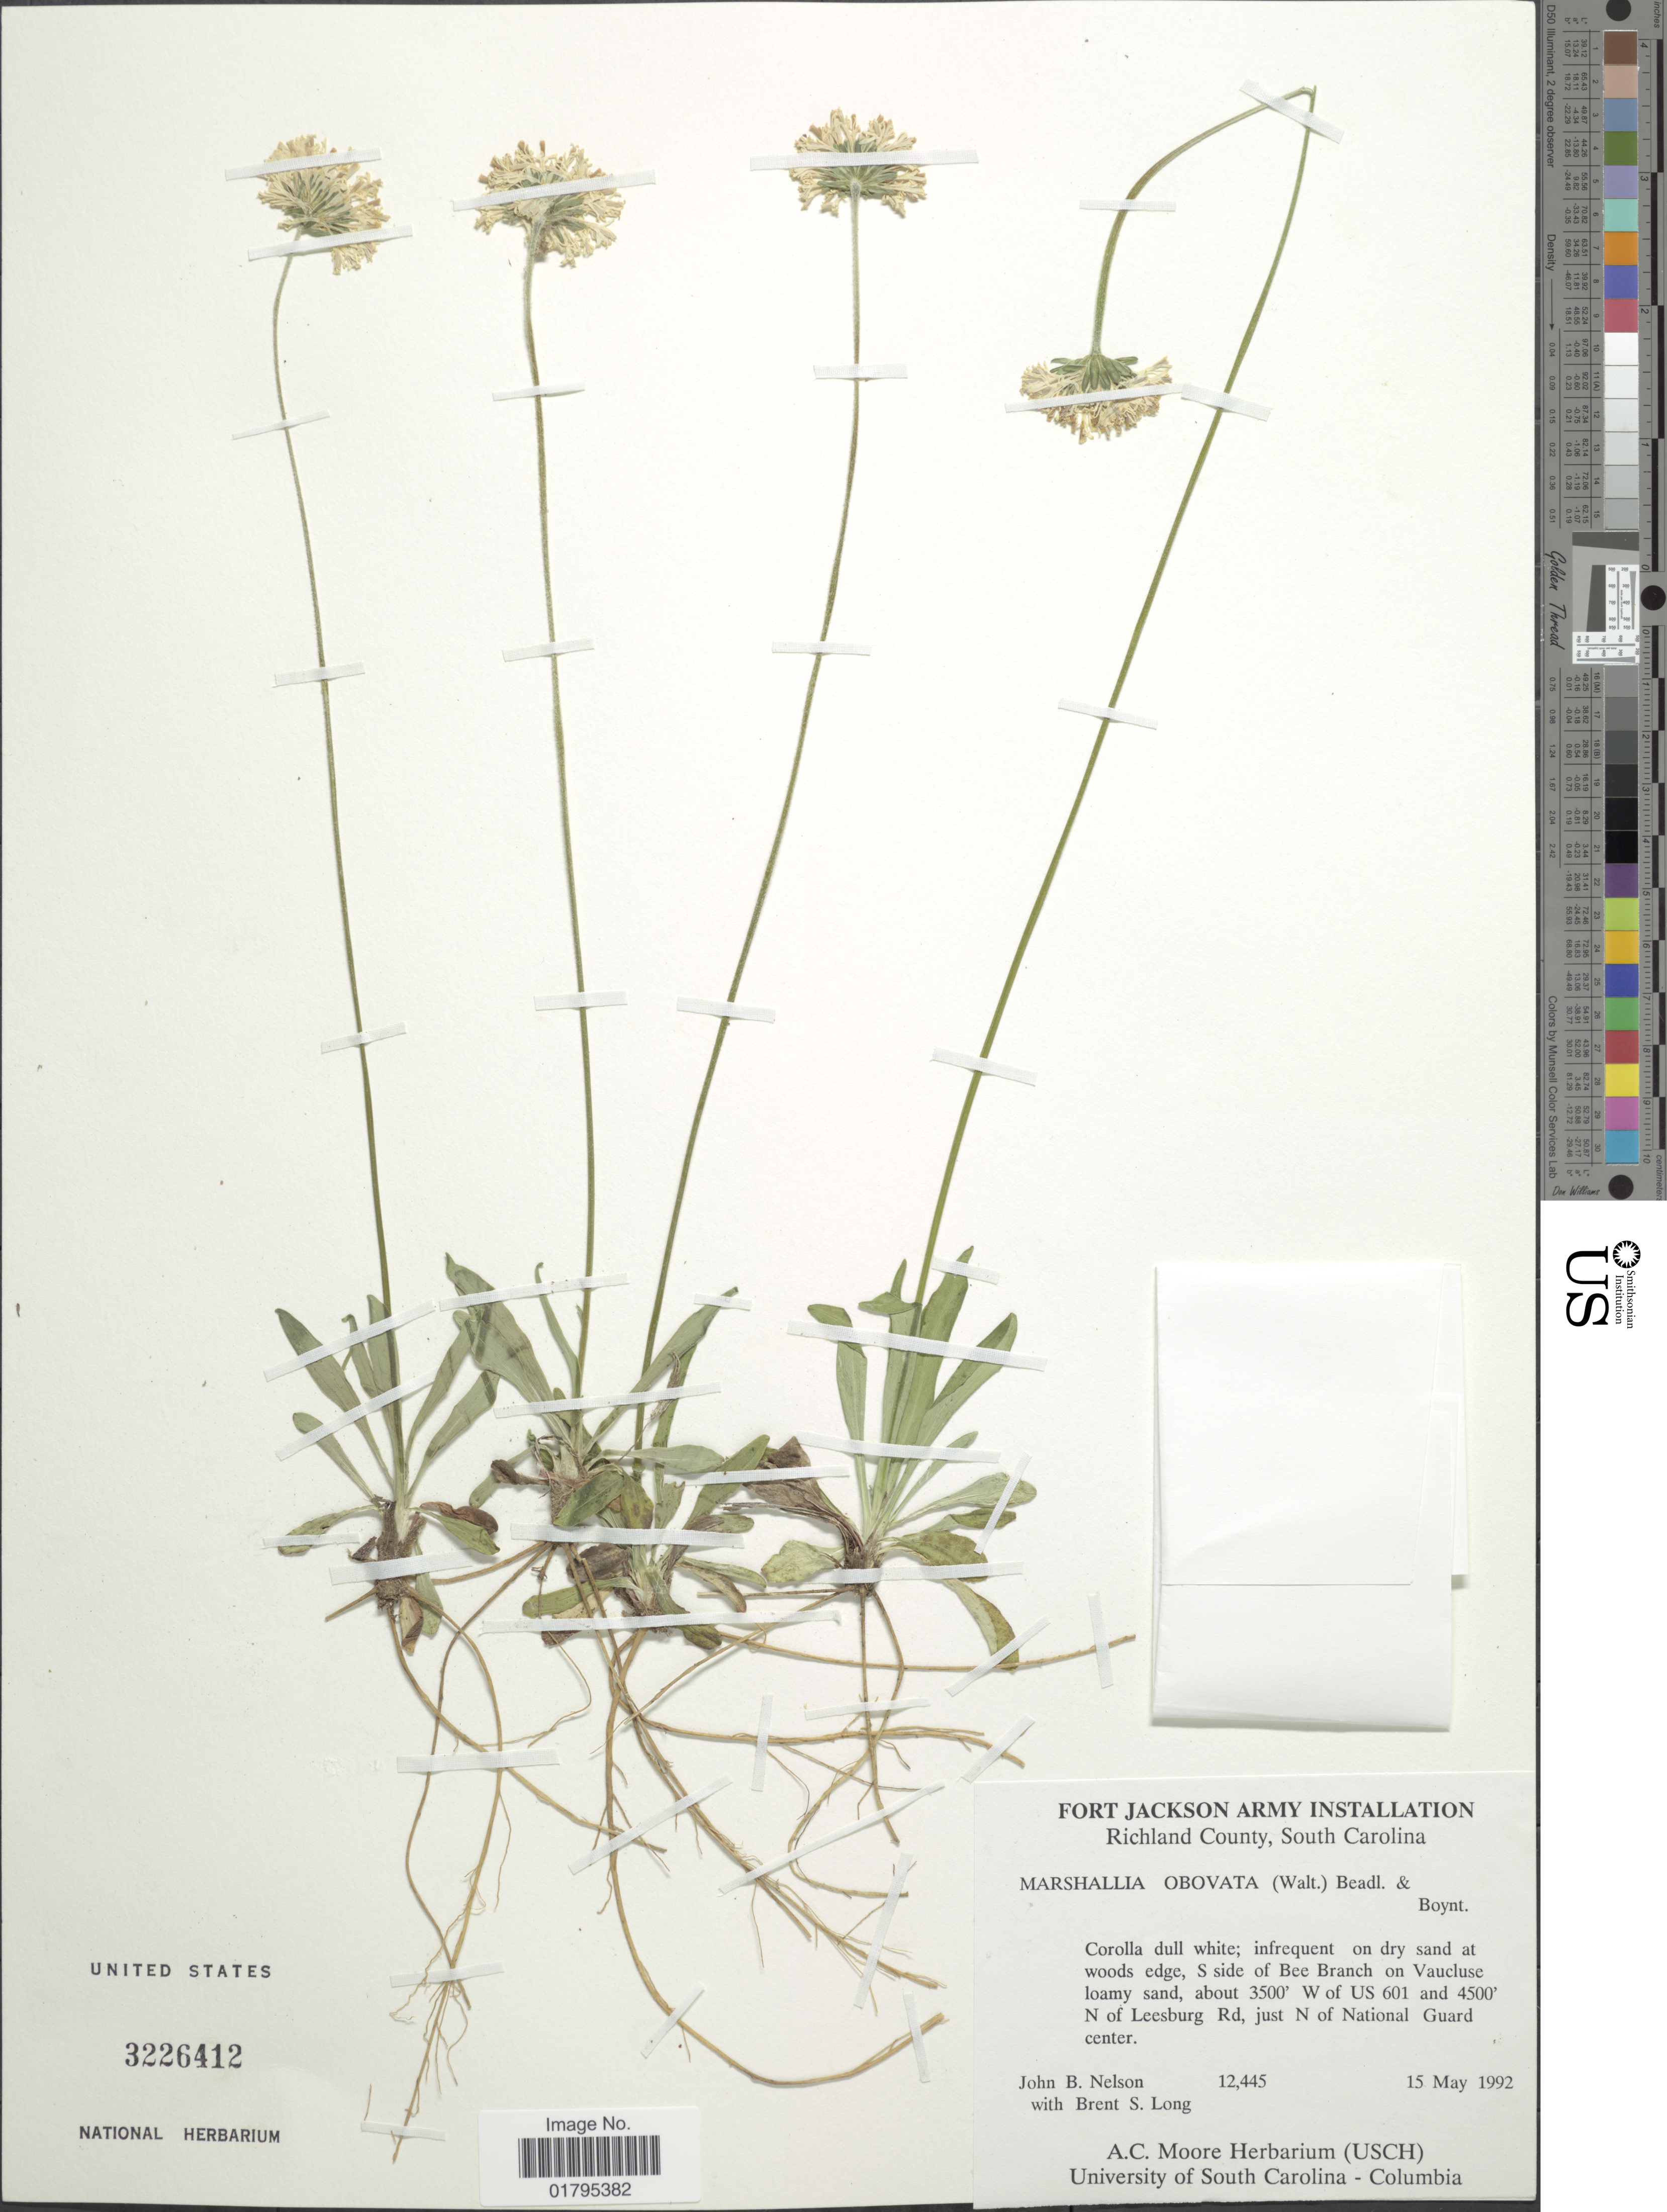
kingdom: Plantae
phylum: Tracheophyta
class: Magnoliopsida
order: Asterales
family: Asteraceae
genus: Marshallia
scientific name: Marshallia obovata var. obovata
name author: (Walter) Beadle & F.E. Boynton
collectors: J. B. Nelson & B. Long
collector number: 12445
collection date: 1992-05-15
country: United States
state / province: South Carolina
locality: Fort Jackson, Army Installation, Richland County, South Carolina. Infrequent on dry sand at woods edge, S side of Bee Branch on Vaucluse loamy sand about 3500' W of US 601 and 4500' N of Leesburg Rd, just N of National Guard center.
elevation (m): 1067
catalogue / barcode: US 3226412